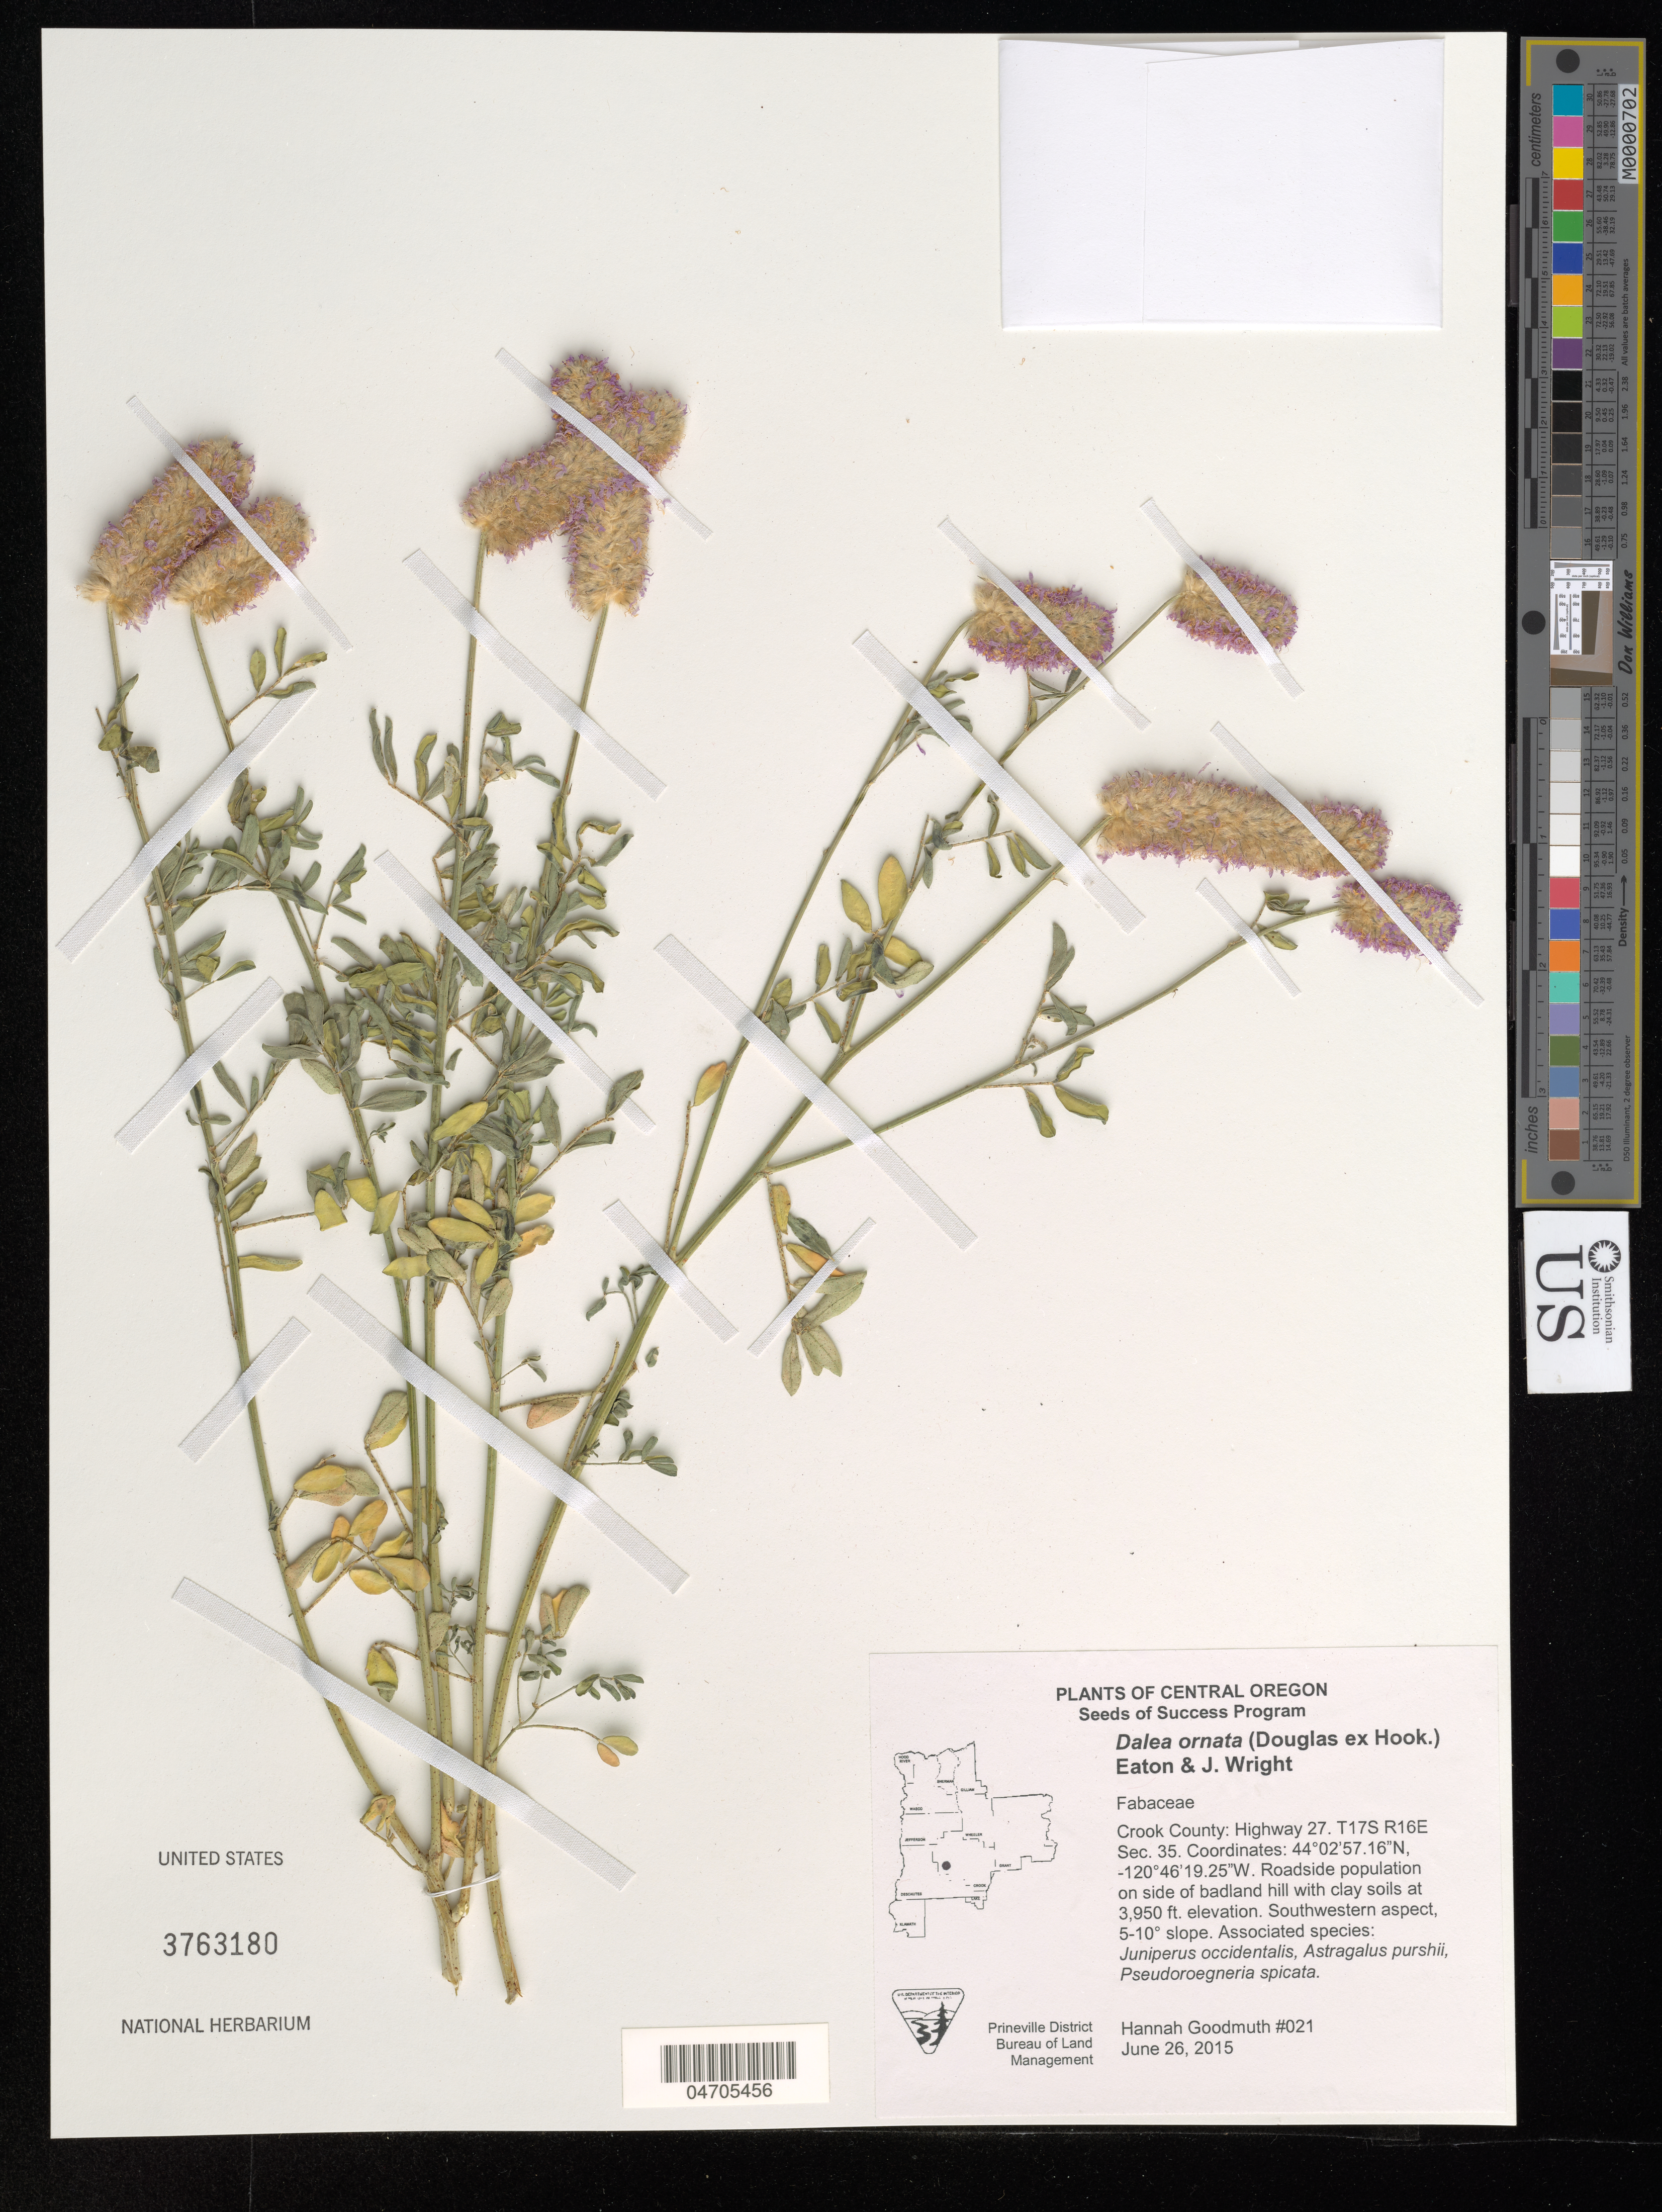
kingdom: Plantae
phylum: Tracheophyta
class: Magnoliopsida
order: Fabales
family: Fabaceae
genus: Dalea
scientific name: Dalea ornata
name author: (Hook.) Eaton & Wright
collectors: H. Goodmuth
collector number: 021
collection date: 2015-06-26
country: United States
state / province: Oregon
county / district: Crook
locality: Central Oregon. Crook County: Highway 27. T17S R16E Sec. 35.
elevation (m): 1204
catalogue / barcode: US 3763180